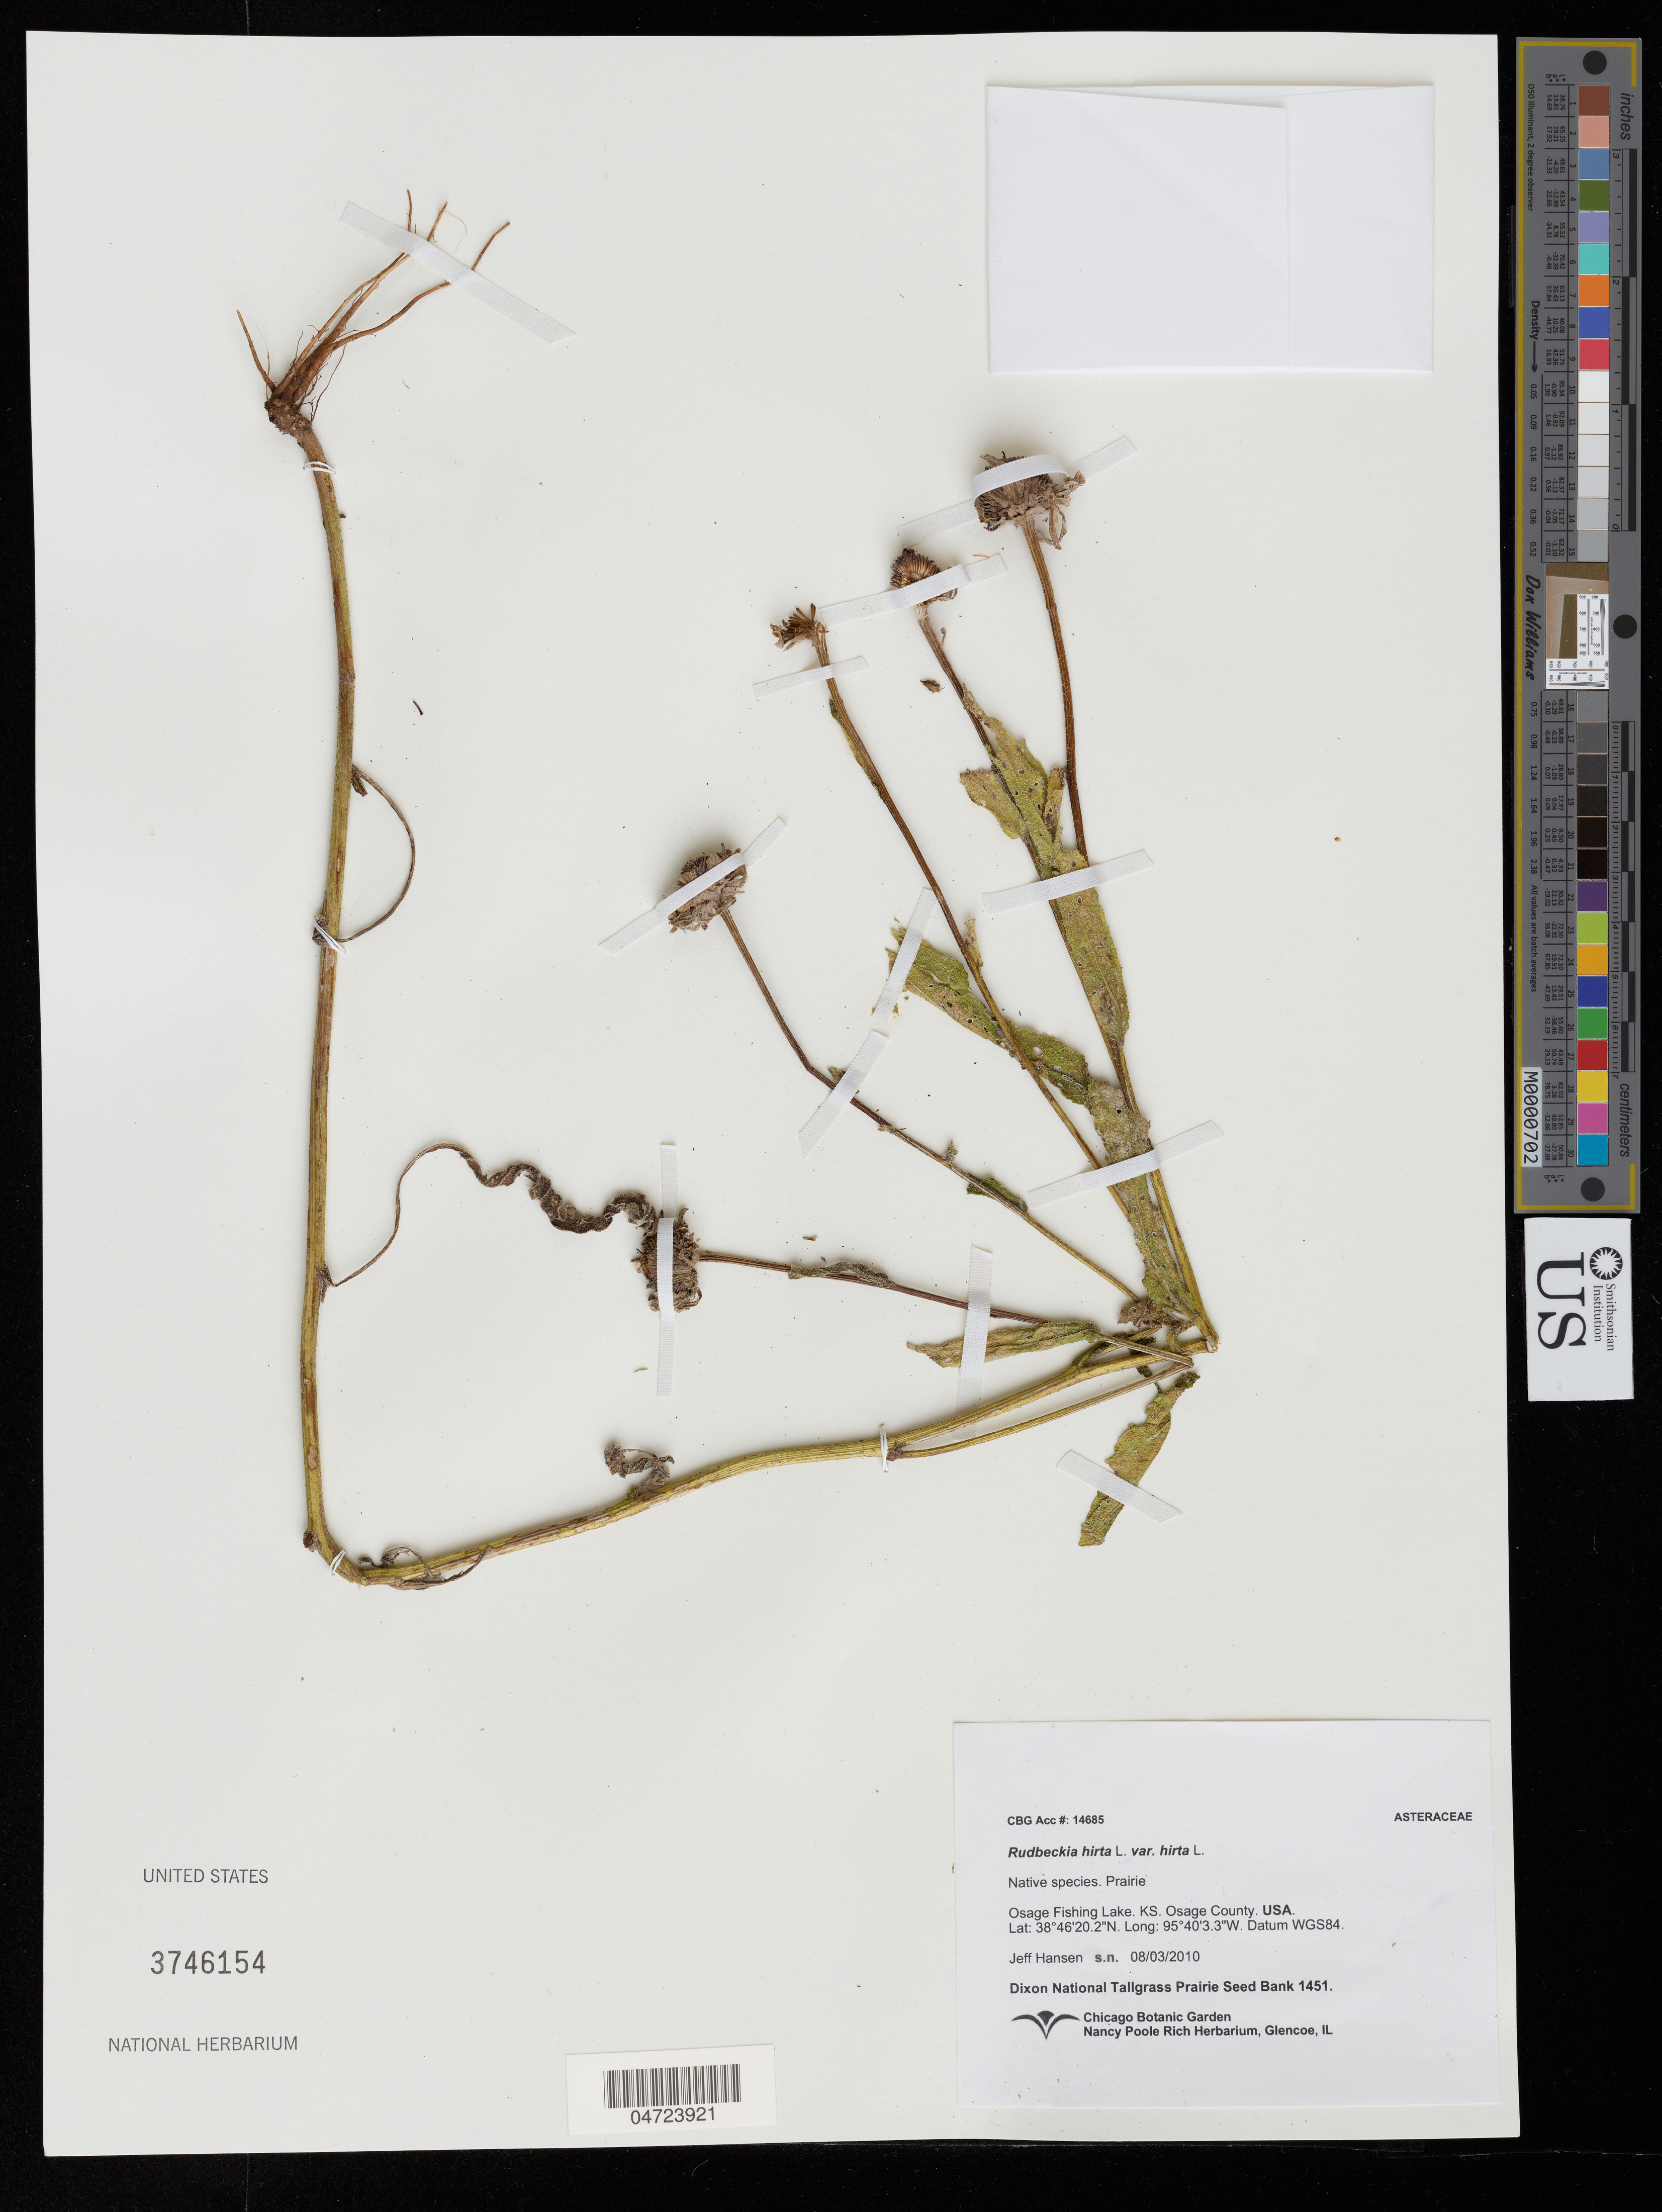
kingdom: Plantae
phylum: Tracheophyta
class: Magnoliopsida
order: Asterales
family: Asteraceae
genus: Rudbeckia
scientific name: Rudbeckia hirta var. hirta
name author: L.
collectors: J. Hansen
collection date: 2010-08-03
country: United States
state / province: Kansas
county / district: Osage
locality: Osage Fishing Lake. Osage County.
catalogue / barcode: US 3746154